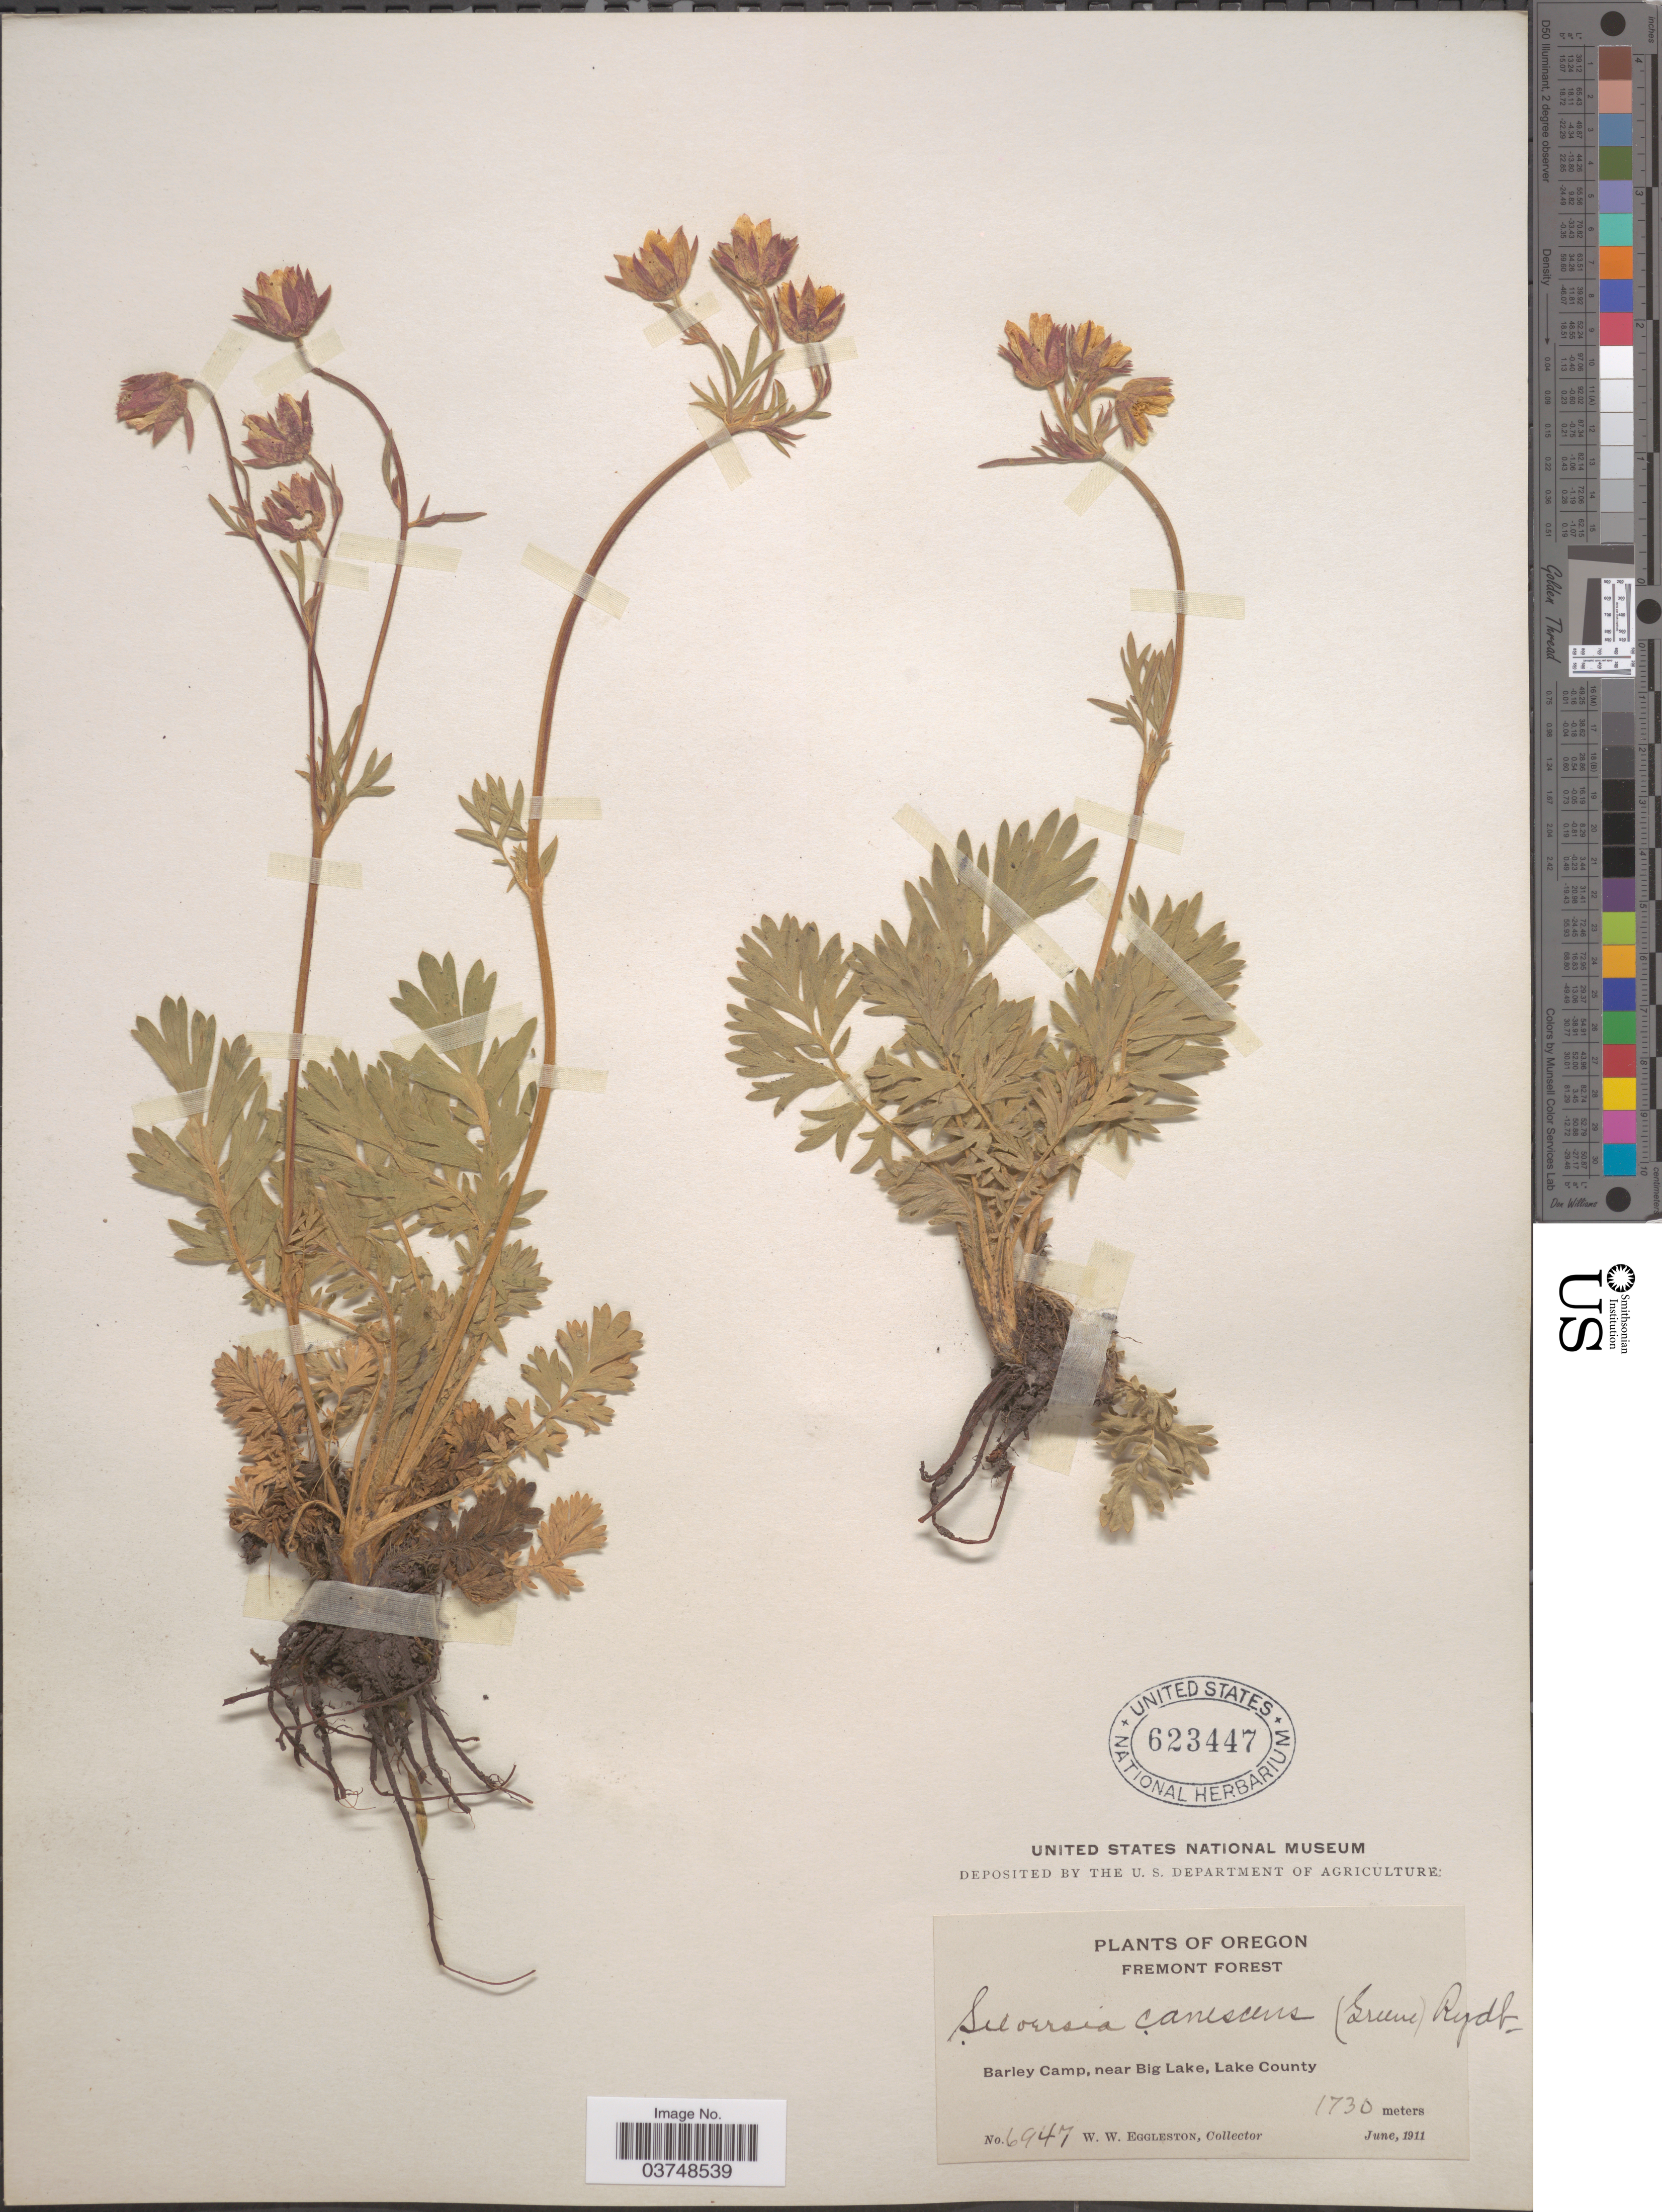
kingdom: Plantae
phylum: Tracheophyta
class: Magnoliopsida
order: Rosales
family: Rosaceae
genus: Geum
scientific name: Geum triflorum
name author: Pursh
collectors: W. W. Eggleston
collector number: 6947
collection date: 1911-06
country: United States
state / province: Oregon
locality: Fremont Forest. Barley Camp, near Big Lake, Lake County.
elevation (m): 1730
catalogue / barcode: US 623447